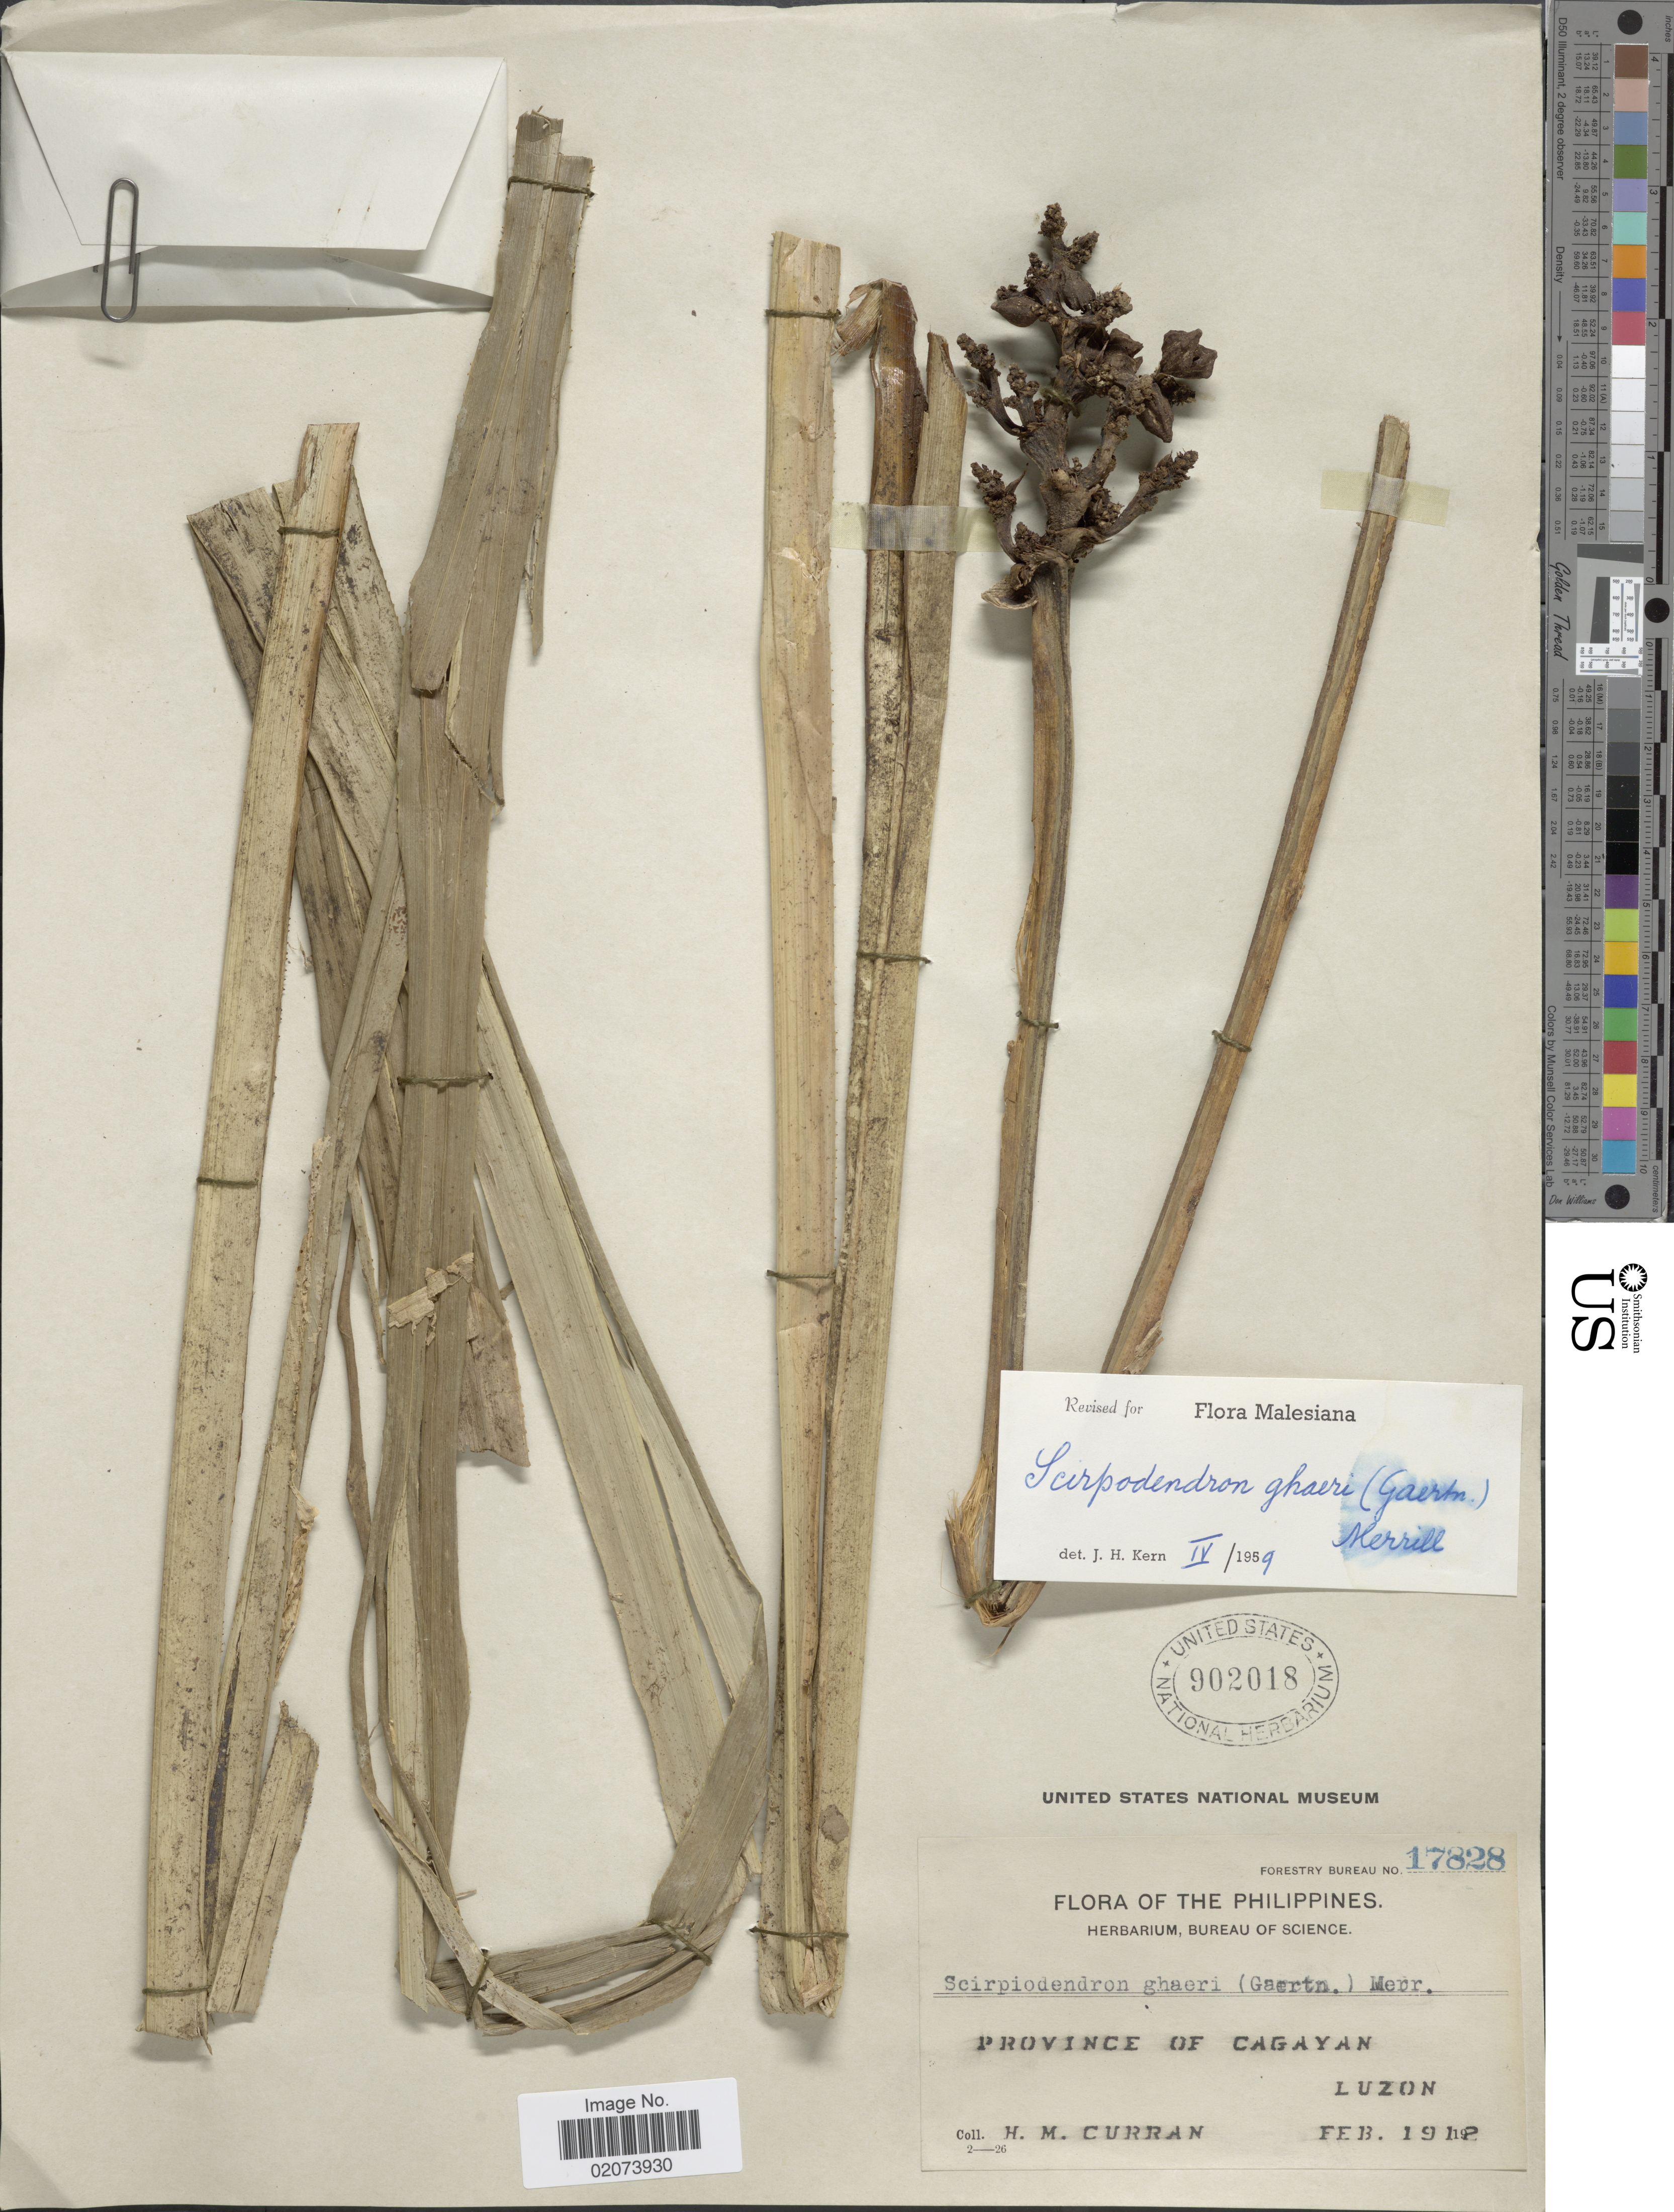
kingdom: Plantae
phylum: Tracheophyta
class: Liliopsida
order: Poales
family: Cyperaceae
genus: Scirpodendron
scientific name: Scirpodendron ghaeri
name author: (Gaertn.) Merr.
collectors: H. M. Curran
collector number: Forestry Bureau 17828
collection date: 1912-02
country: Philippines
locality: Province of Cagayan, Luzon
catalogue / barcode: US 902018